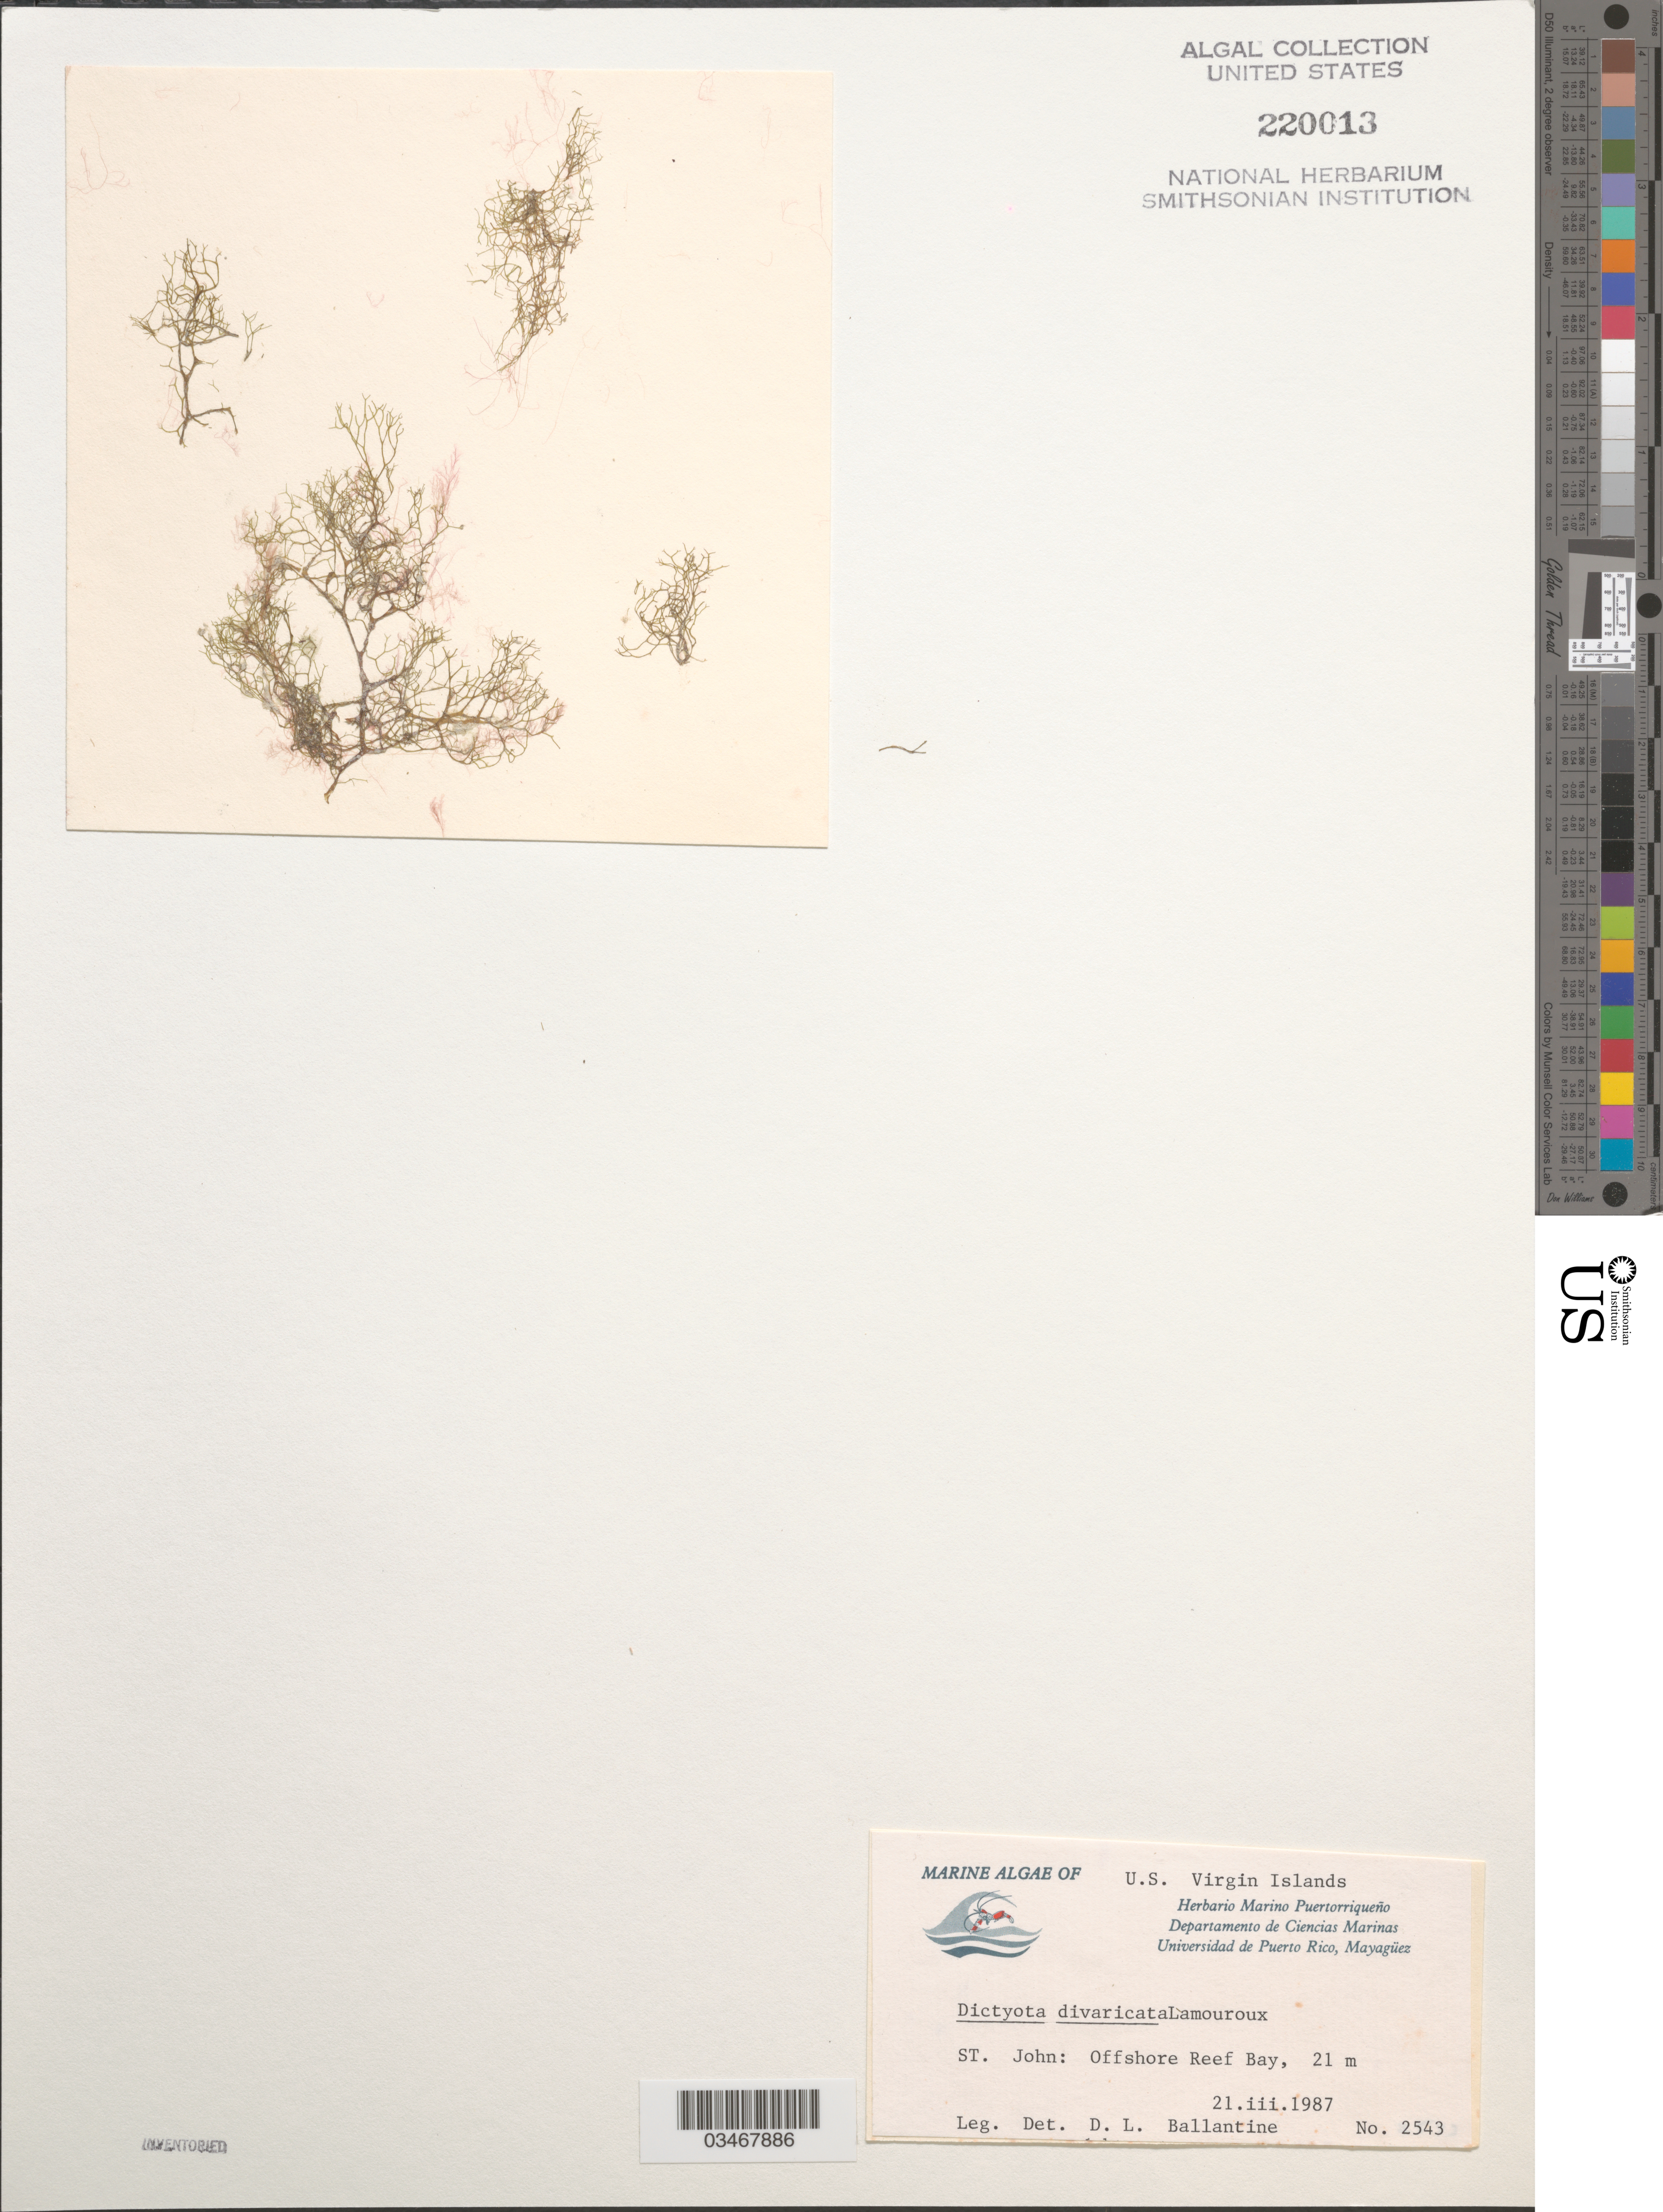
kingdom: Chromista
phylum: Ochrophyta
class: Phaeophyceae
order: Dictyotales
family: Dictyotaceae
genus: Dictyota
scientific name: Dictyota divaricata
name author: J.V.Lamouroux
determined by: Ballantine, D. L.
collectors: D.L. Ballantine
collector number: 2543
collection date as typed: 21 Mar 1987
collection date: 1987-03-21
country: U.S. Virgin Islands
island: St. John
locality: Offshore Reef Bay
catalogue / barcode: US 220013